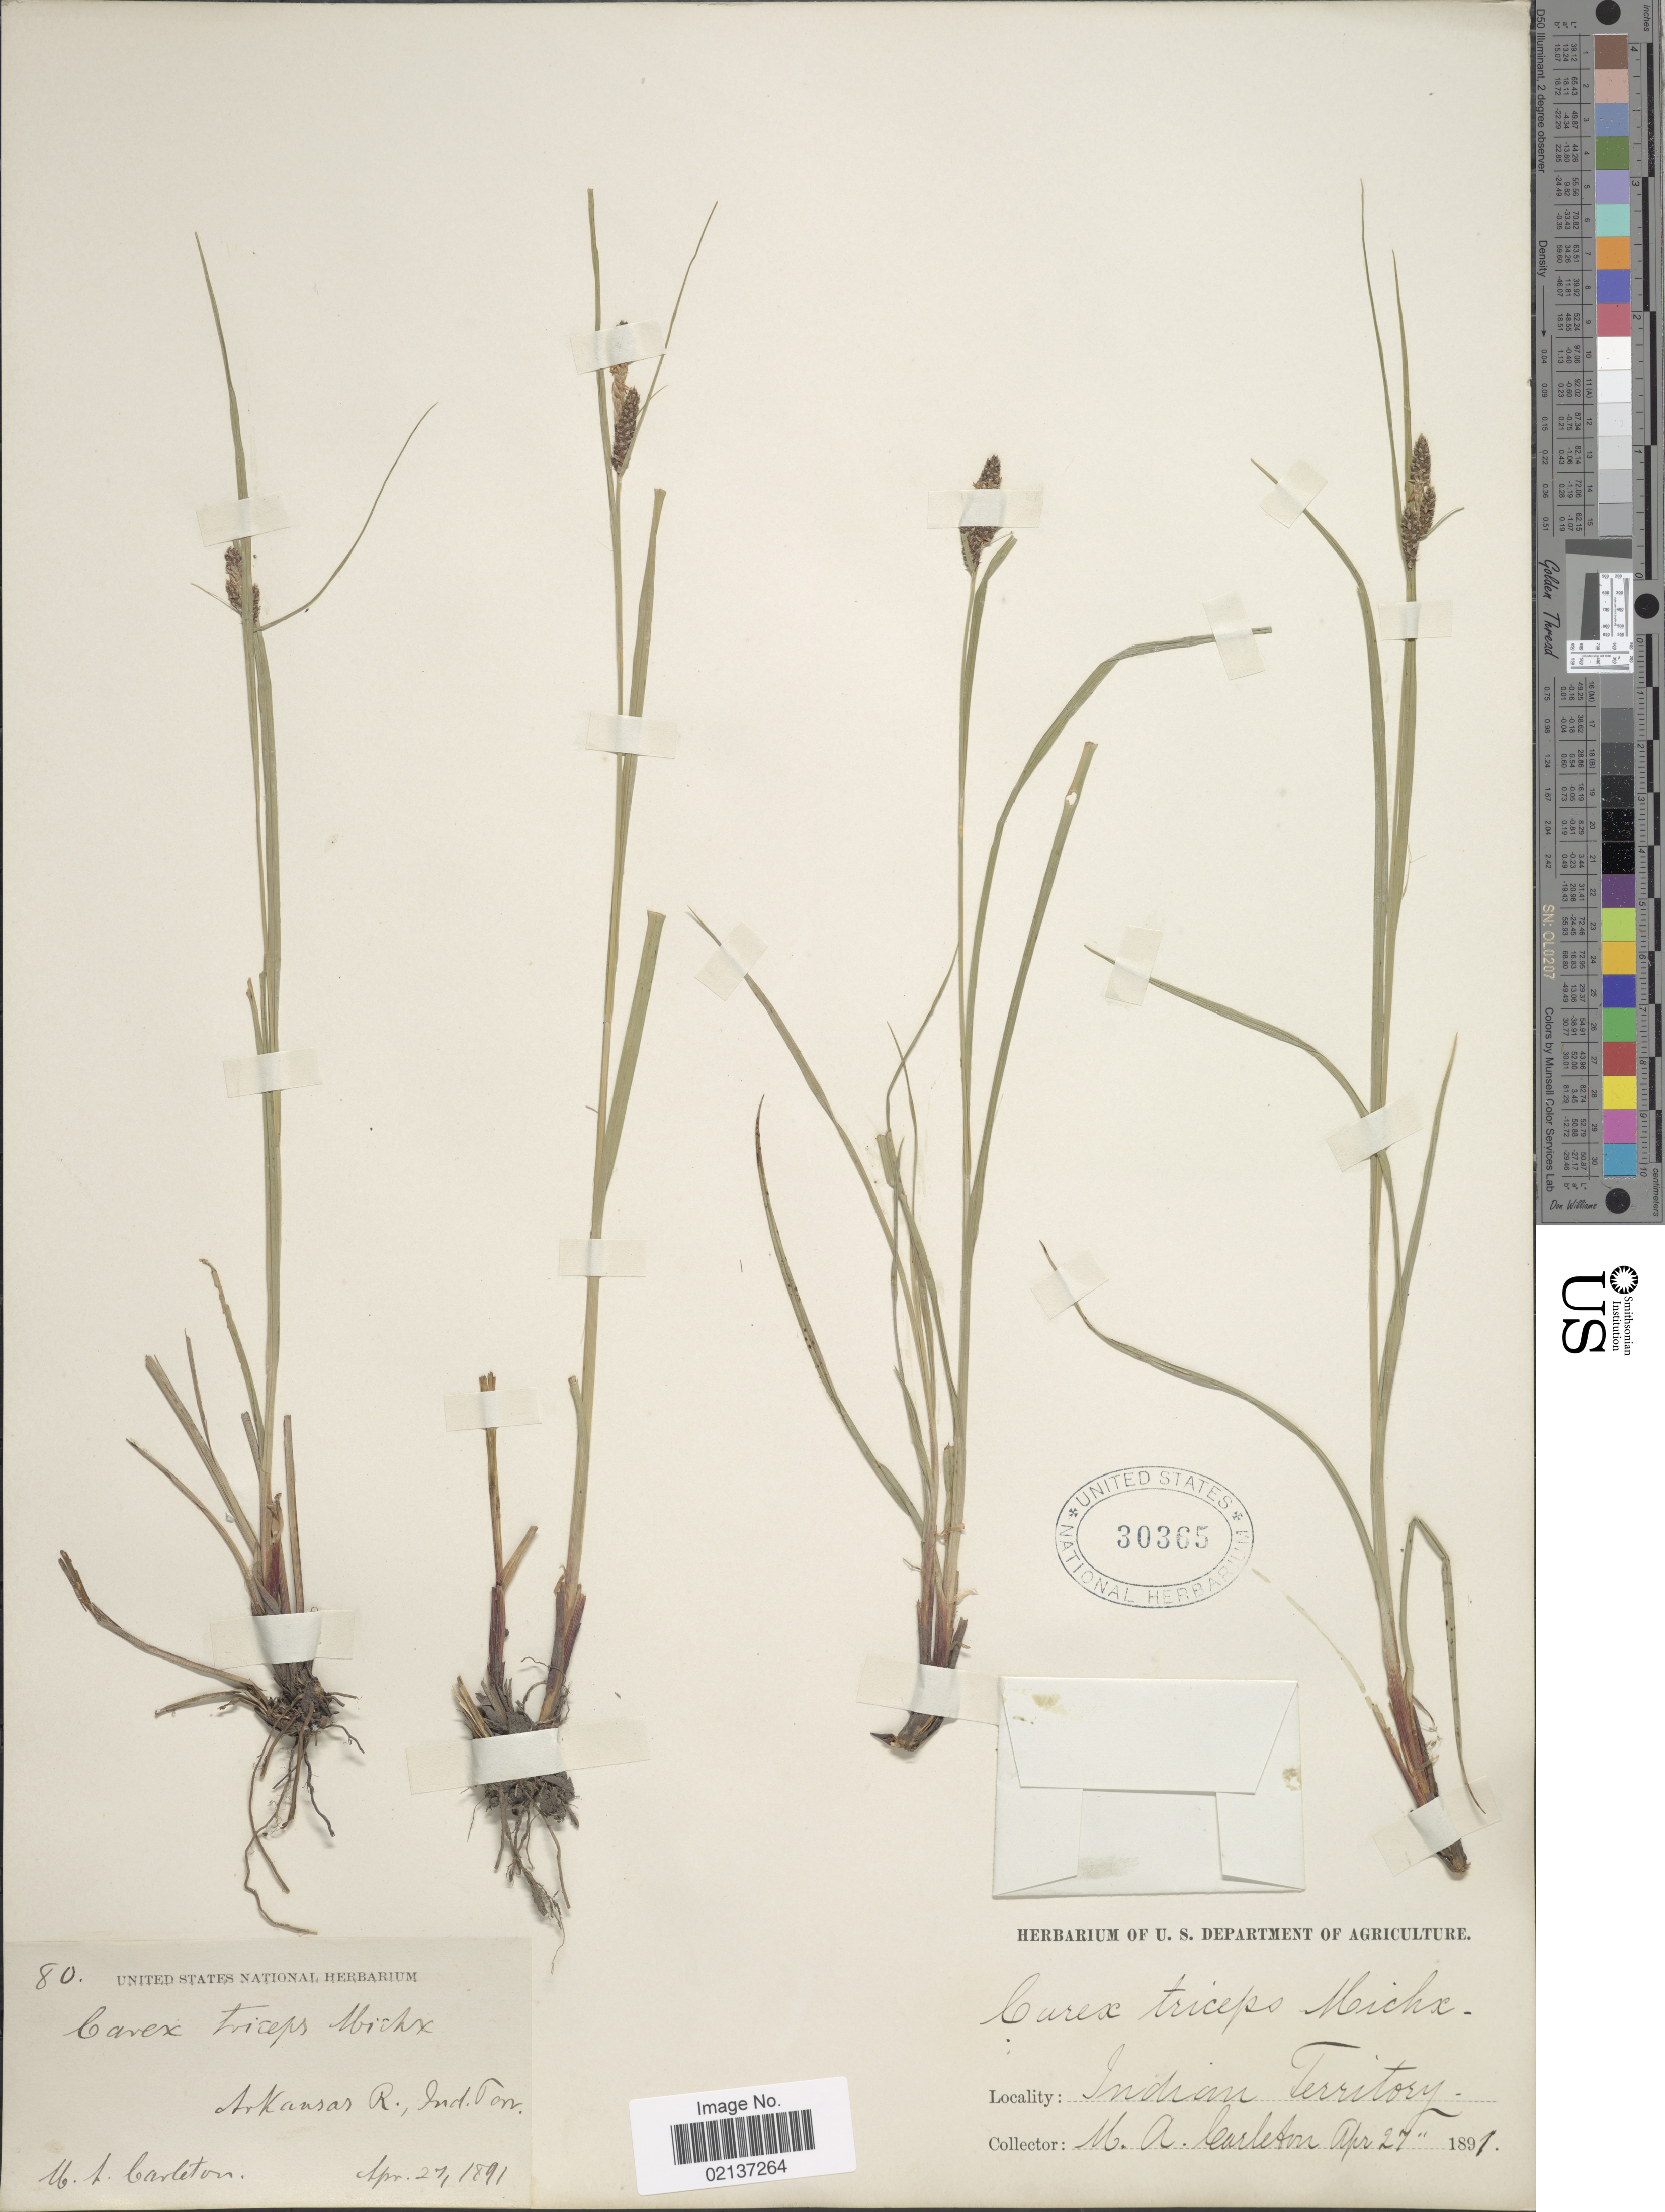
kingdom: Plantae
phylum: Tracheophyta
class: Liliopsida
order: Poales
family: Cyperaceae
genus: Carex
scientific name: Carex hirsutella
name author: Mack.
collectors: M. A. Carleton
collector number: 80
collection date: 1891-04-27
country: United States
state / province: Oklahoma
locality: Arkansas R., Indian Territory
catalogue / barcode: US 30365